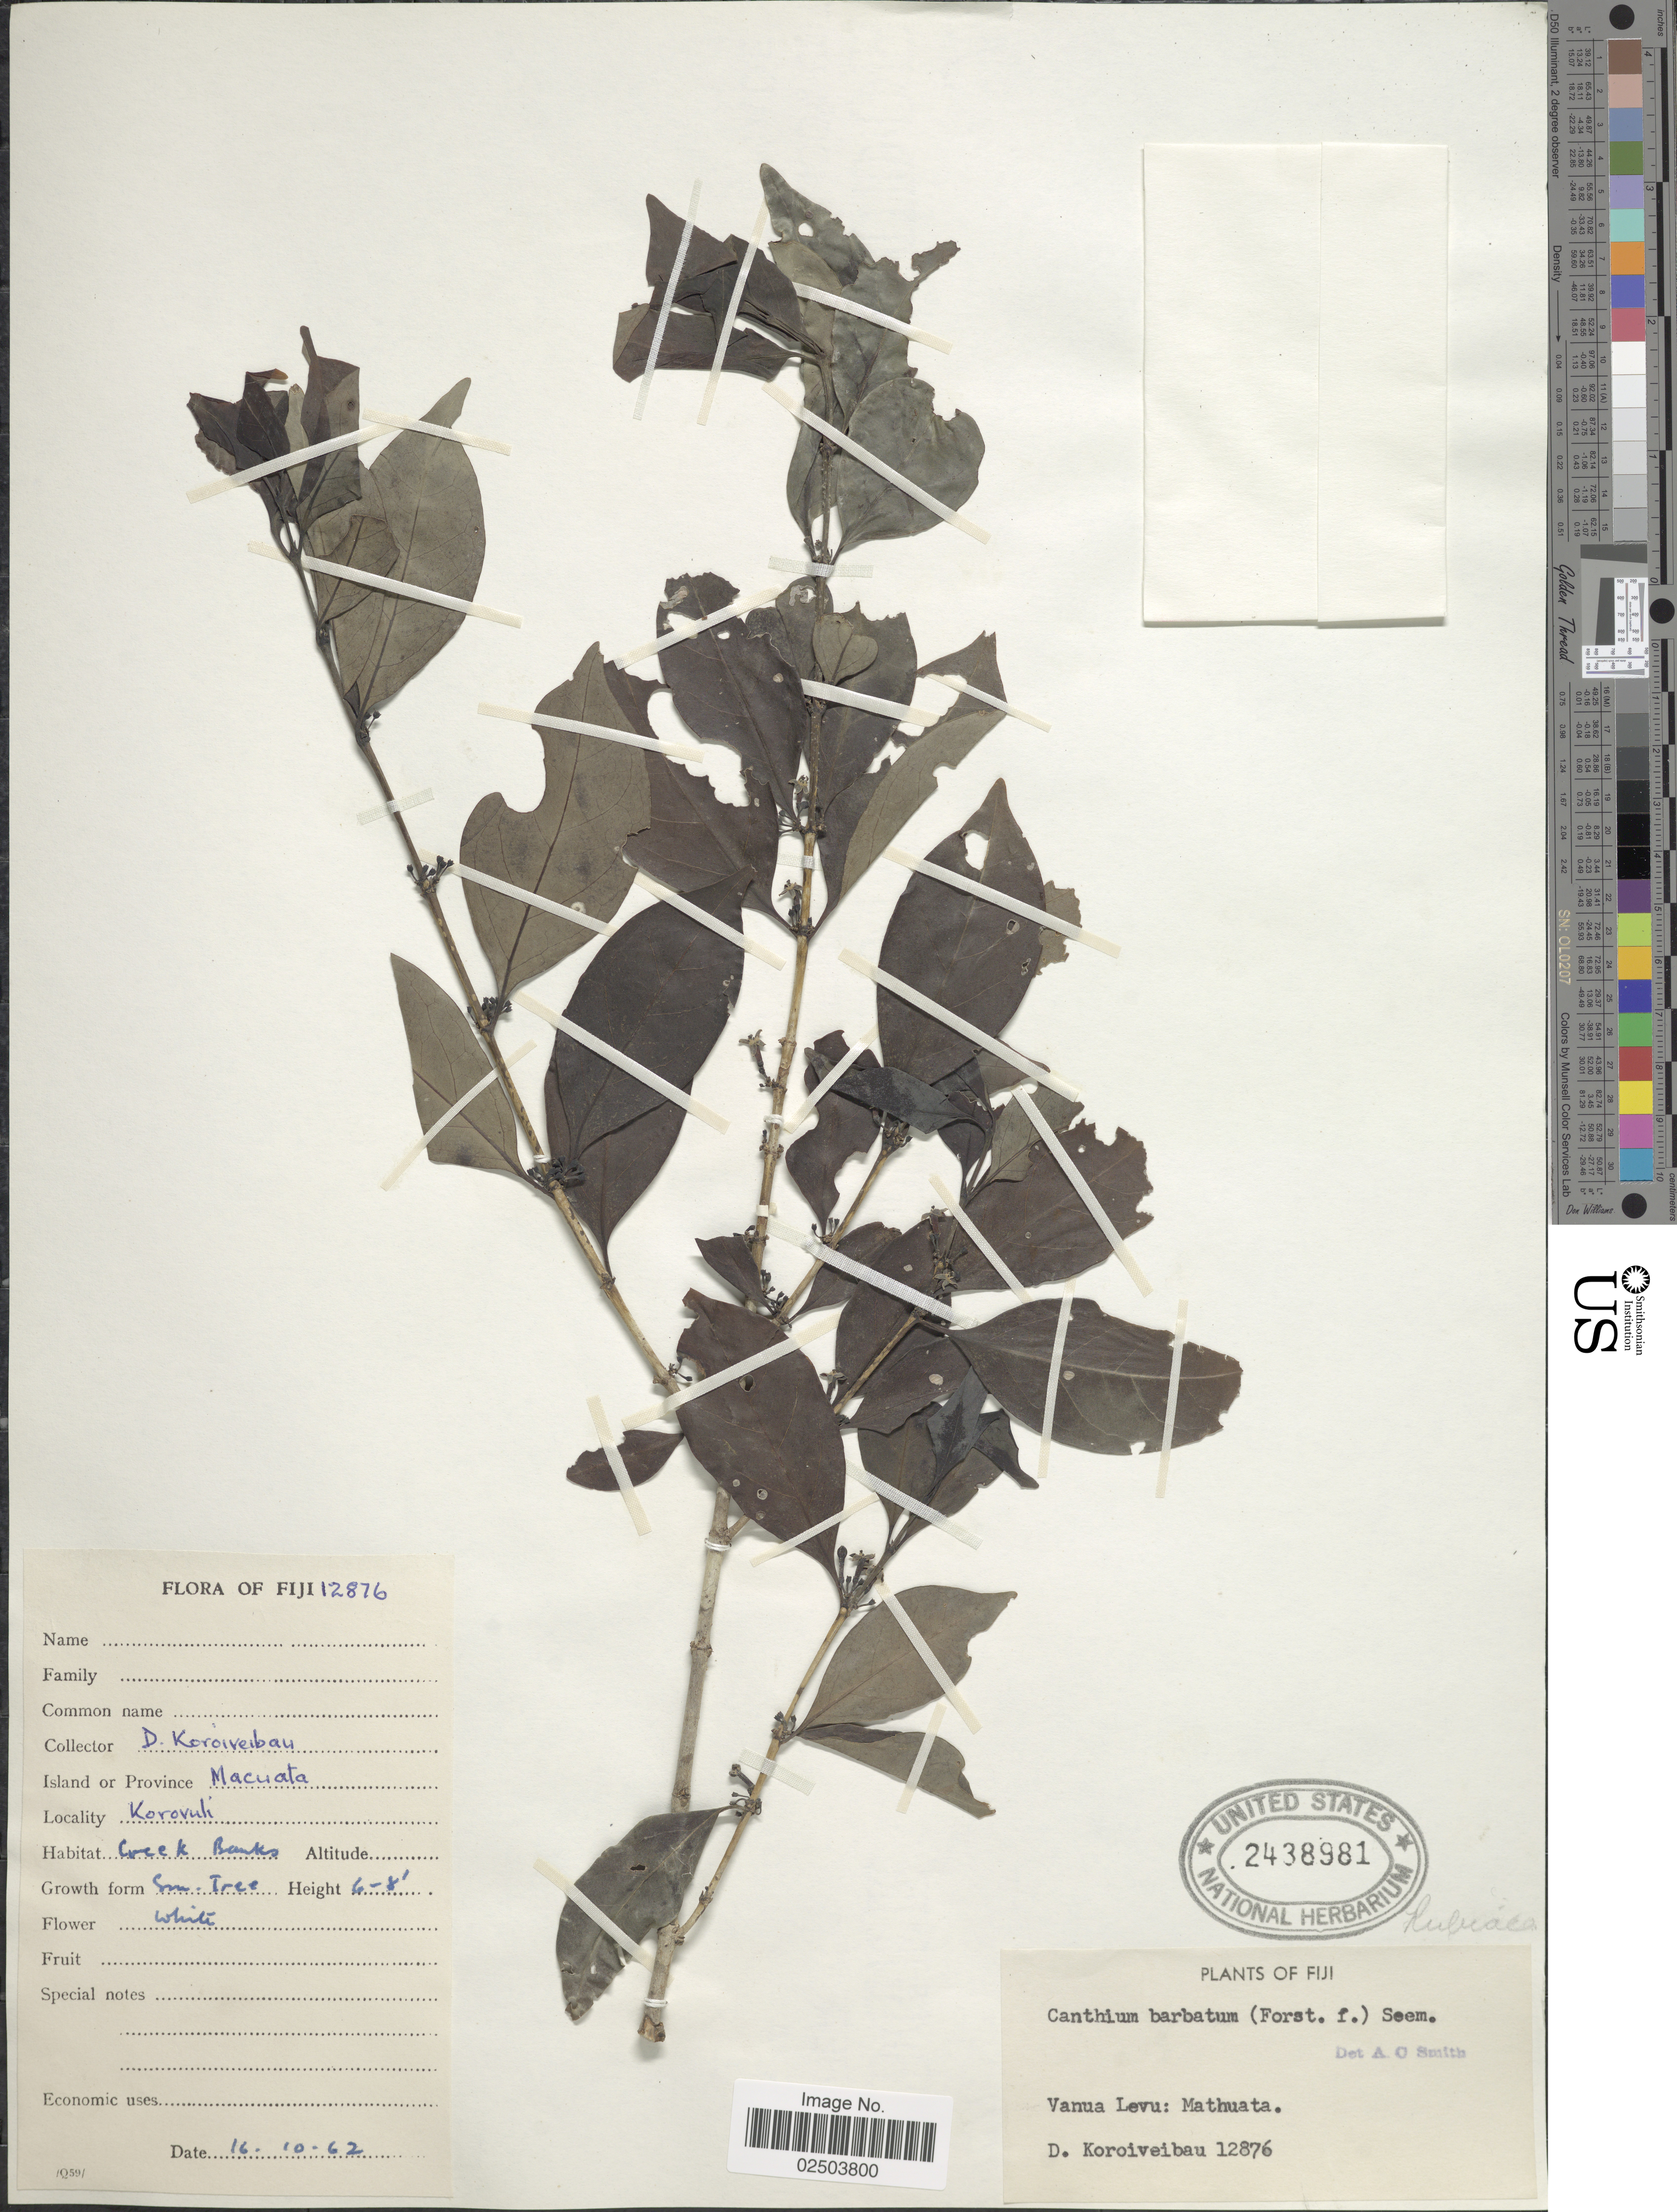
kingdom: Plantae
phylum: Tracheophyta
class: Magnoliopsida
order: Gentianales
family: Rubiaceae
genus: Cyclophyllum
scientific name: Cyclophyllum barbatum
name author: (G. Forst.) N. Hallé & J. Florence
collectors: D. Koroiveibau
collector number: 12876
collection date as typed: Transcribed d/m/y: 16/10/62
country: Fiji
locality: Island or Province Macuata. Korovuli. Vanua Levu: Mathuata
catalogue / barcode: US 2438981